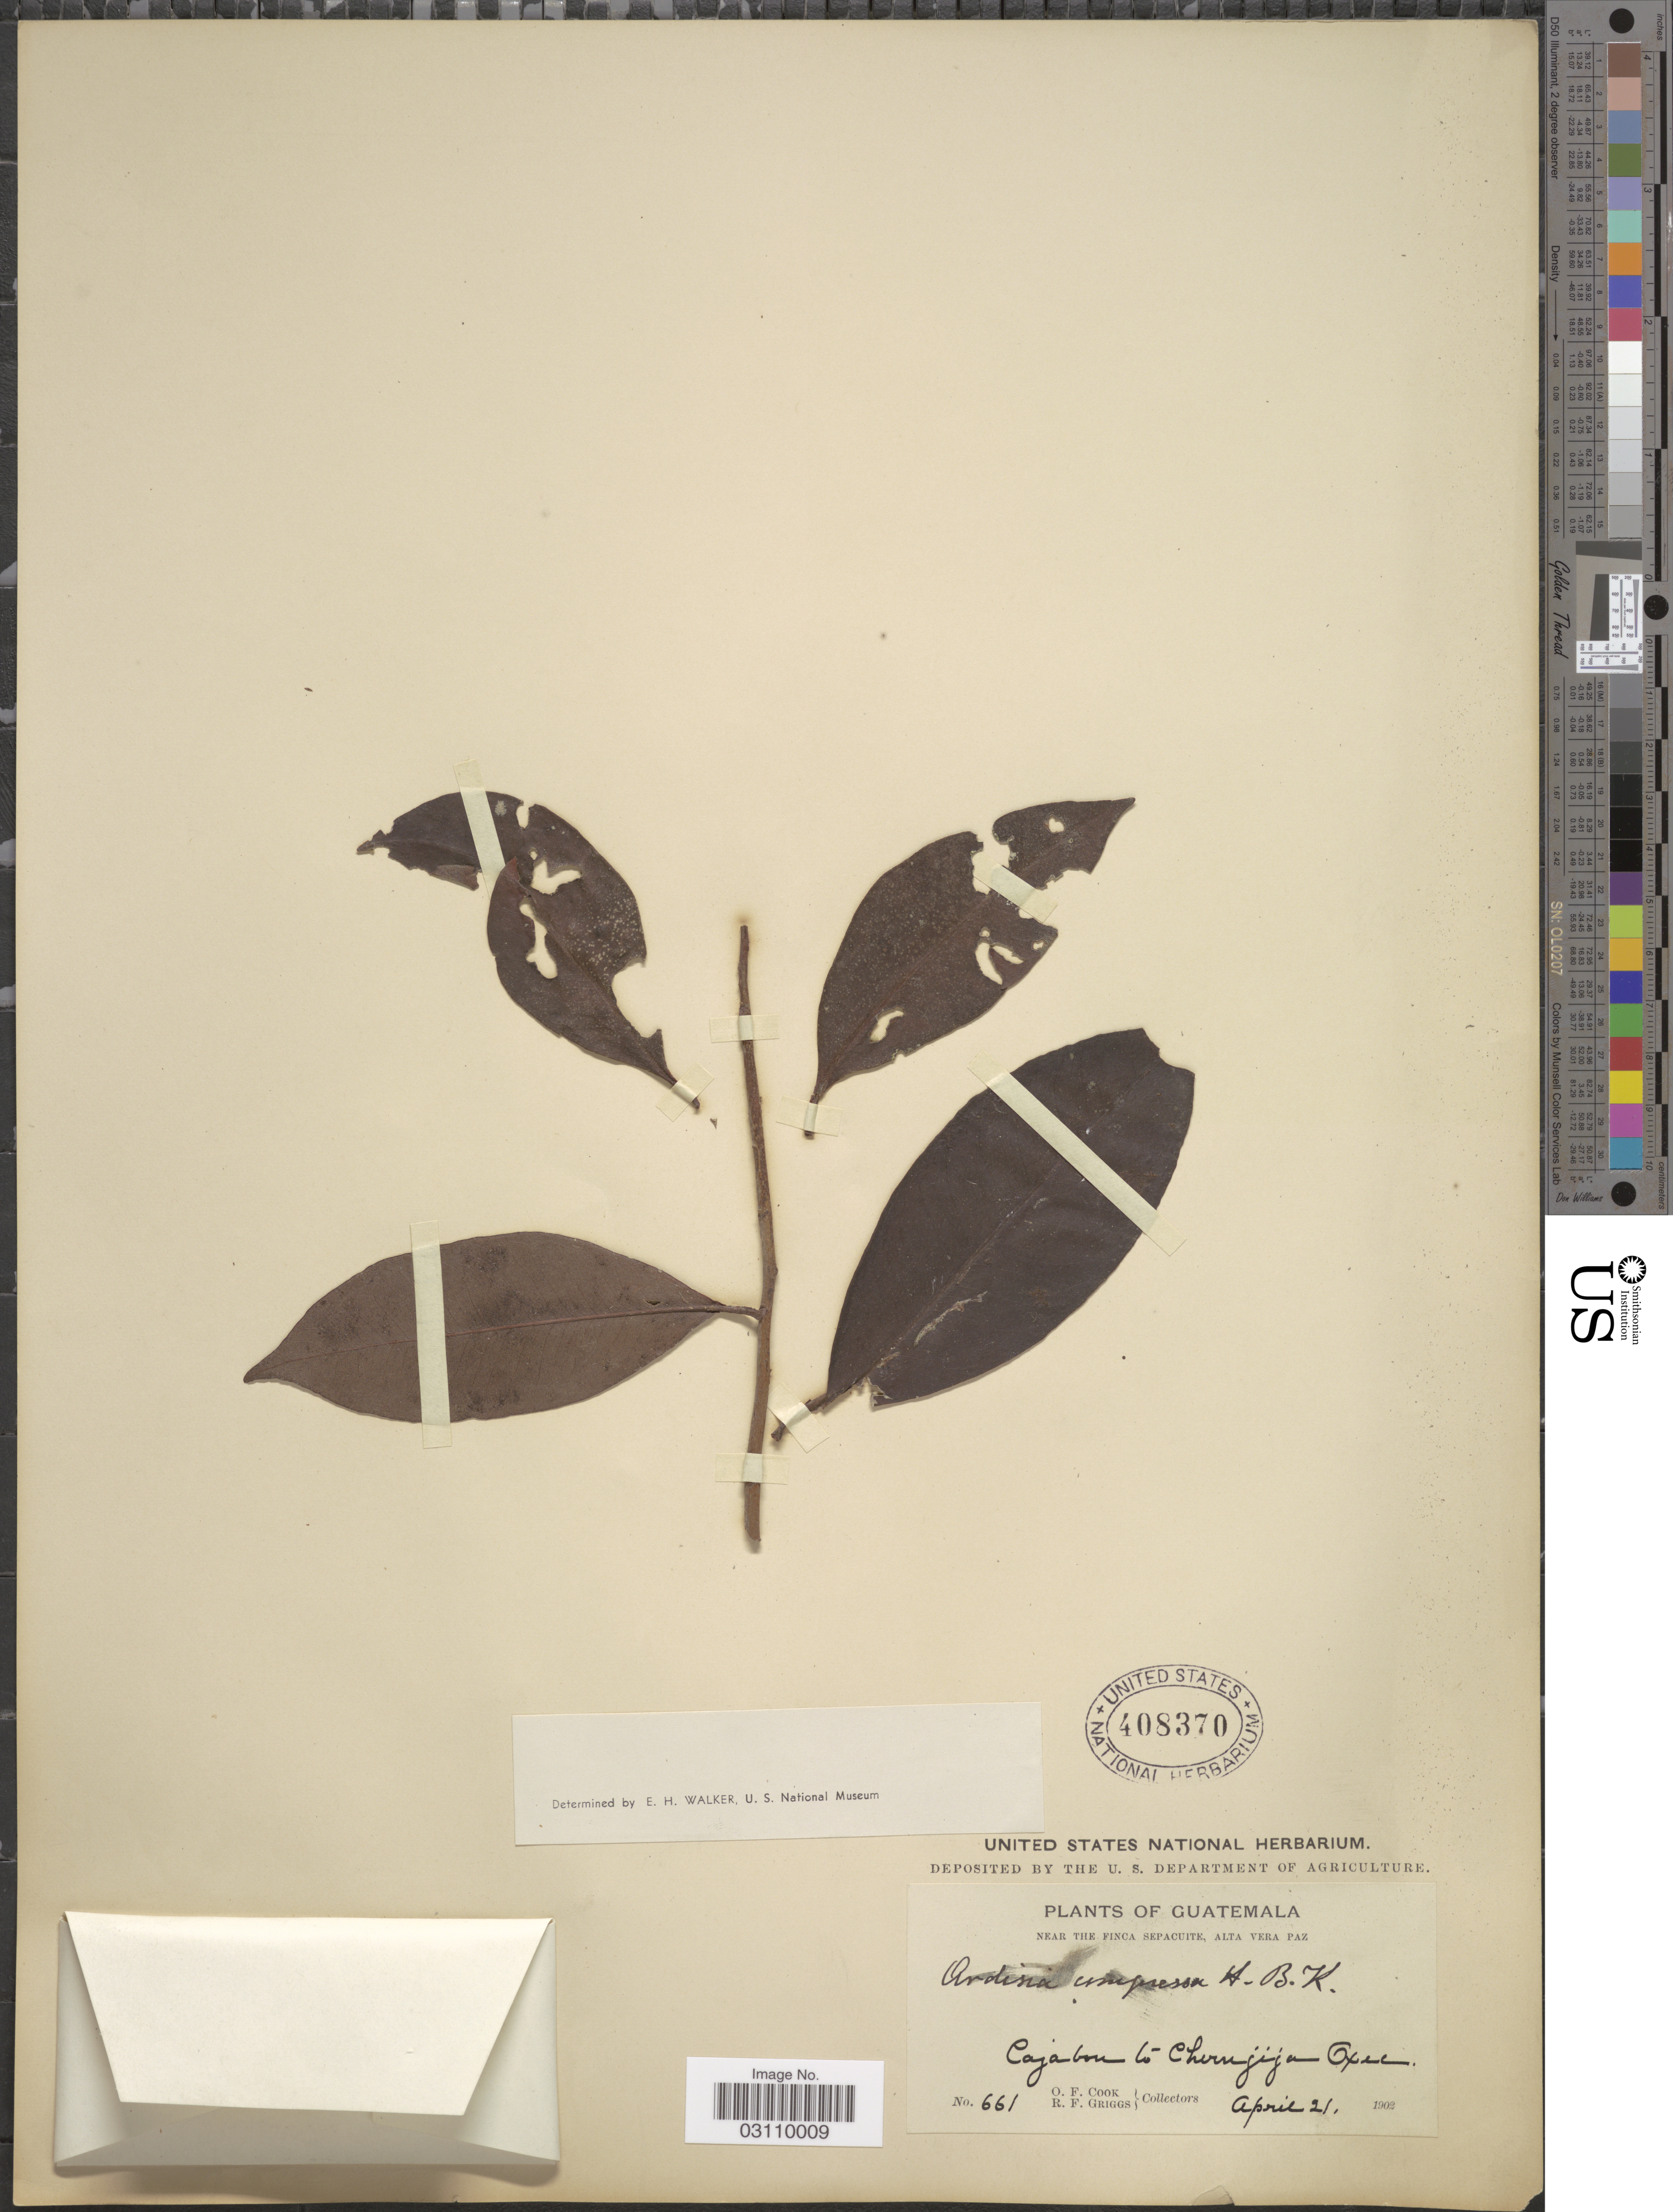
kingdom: Plantae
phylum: Tracheophyta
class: Magnoliopsida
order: Ericales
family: Primulaceae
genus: Ardisia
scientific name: Ardisia compressa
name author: Kunth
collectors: O. F. Cook & R. F. Griggs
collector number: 661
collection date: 1902-04-21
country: Guatemala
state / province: Alta Verapaz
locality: Near the Finca Sepacuite, Alta Vera Paz. Cajabon to Cherujija Oxec.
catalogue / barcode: US 408370